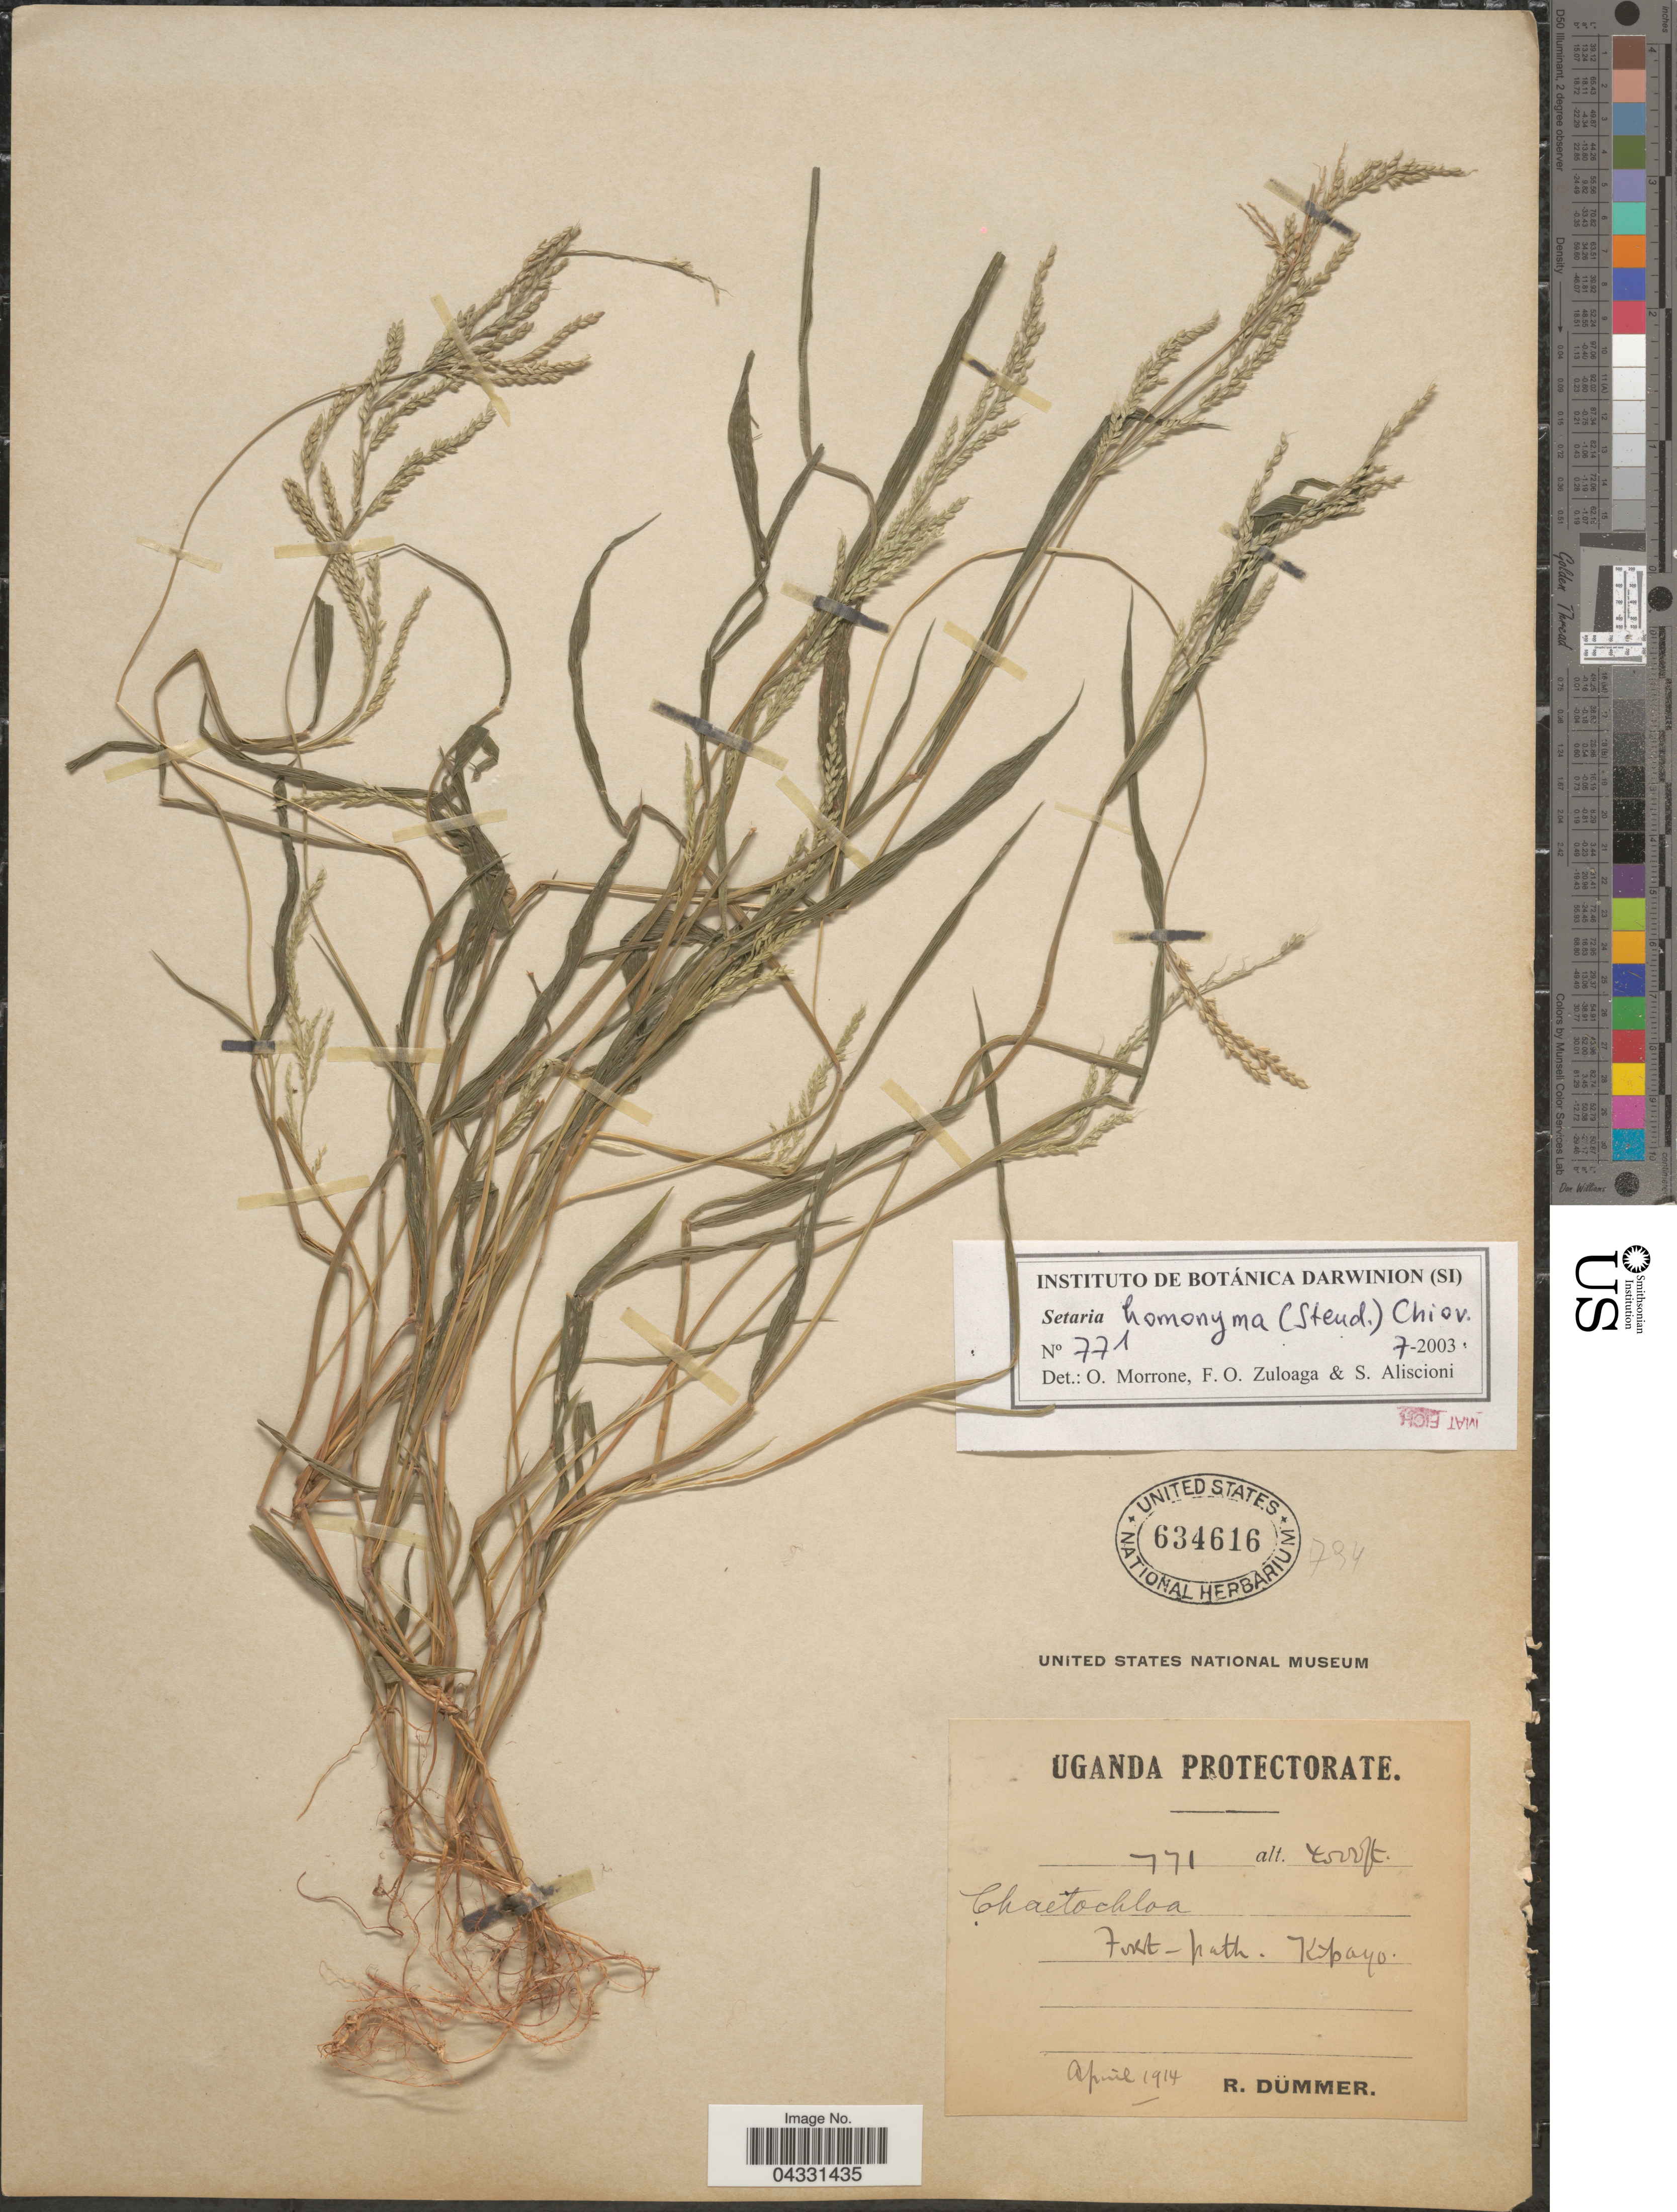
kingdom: Plantae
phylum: Tracheophyta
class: Liliopsida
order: Poales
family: Poaceae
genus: Setaria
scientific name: Setaria homonyma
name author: (Steud.) Chiov.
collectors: R. A. Dümmer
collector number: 771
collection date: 1914-04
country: Uganda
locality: Uganda Protectorate. Fort-path. Kipayo.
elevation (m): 1219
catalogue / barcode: US 634616